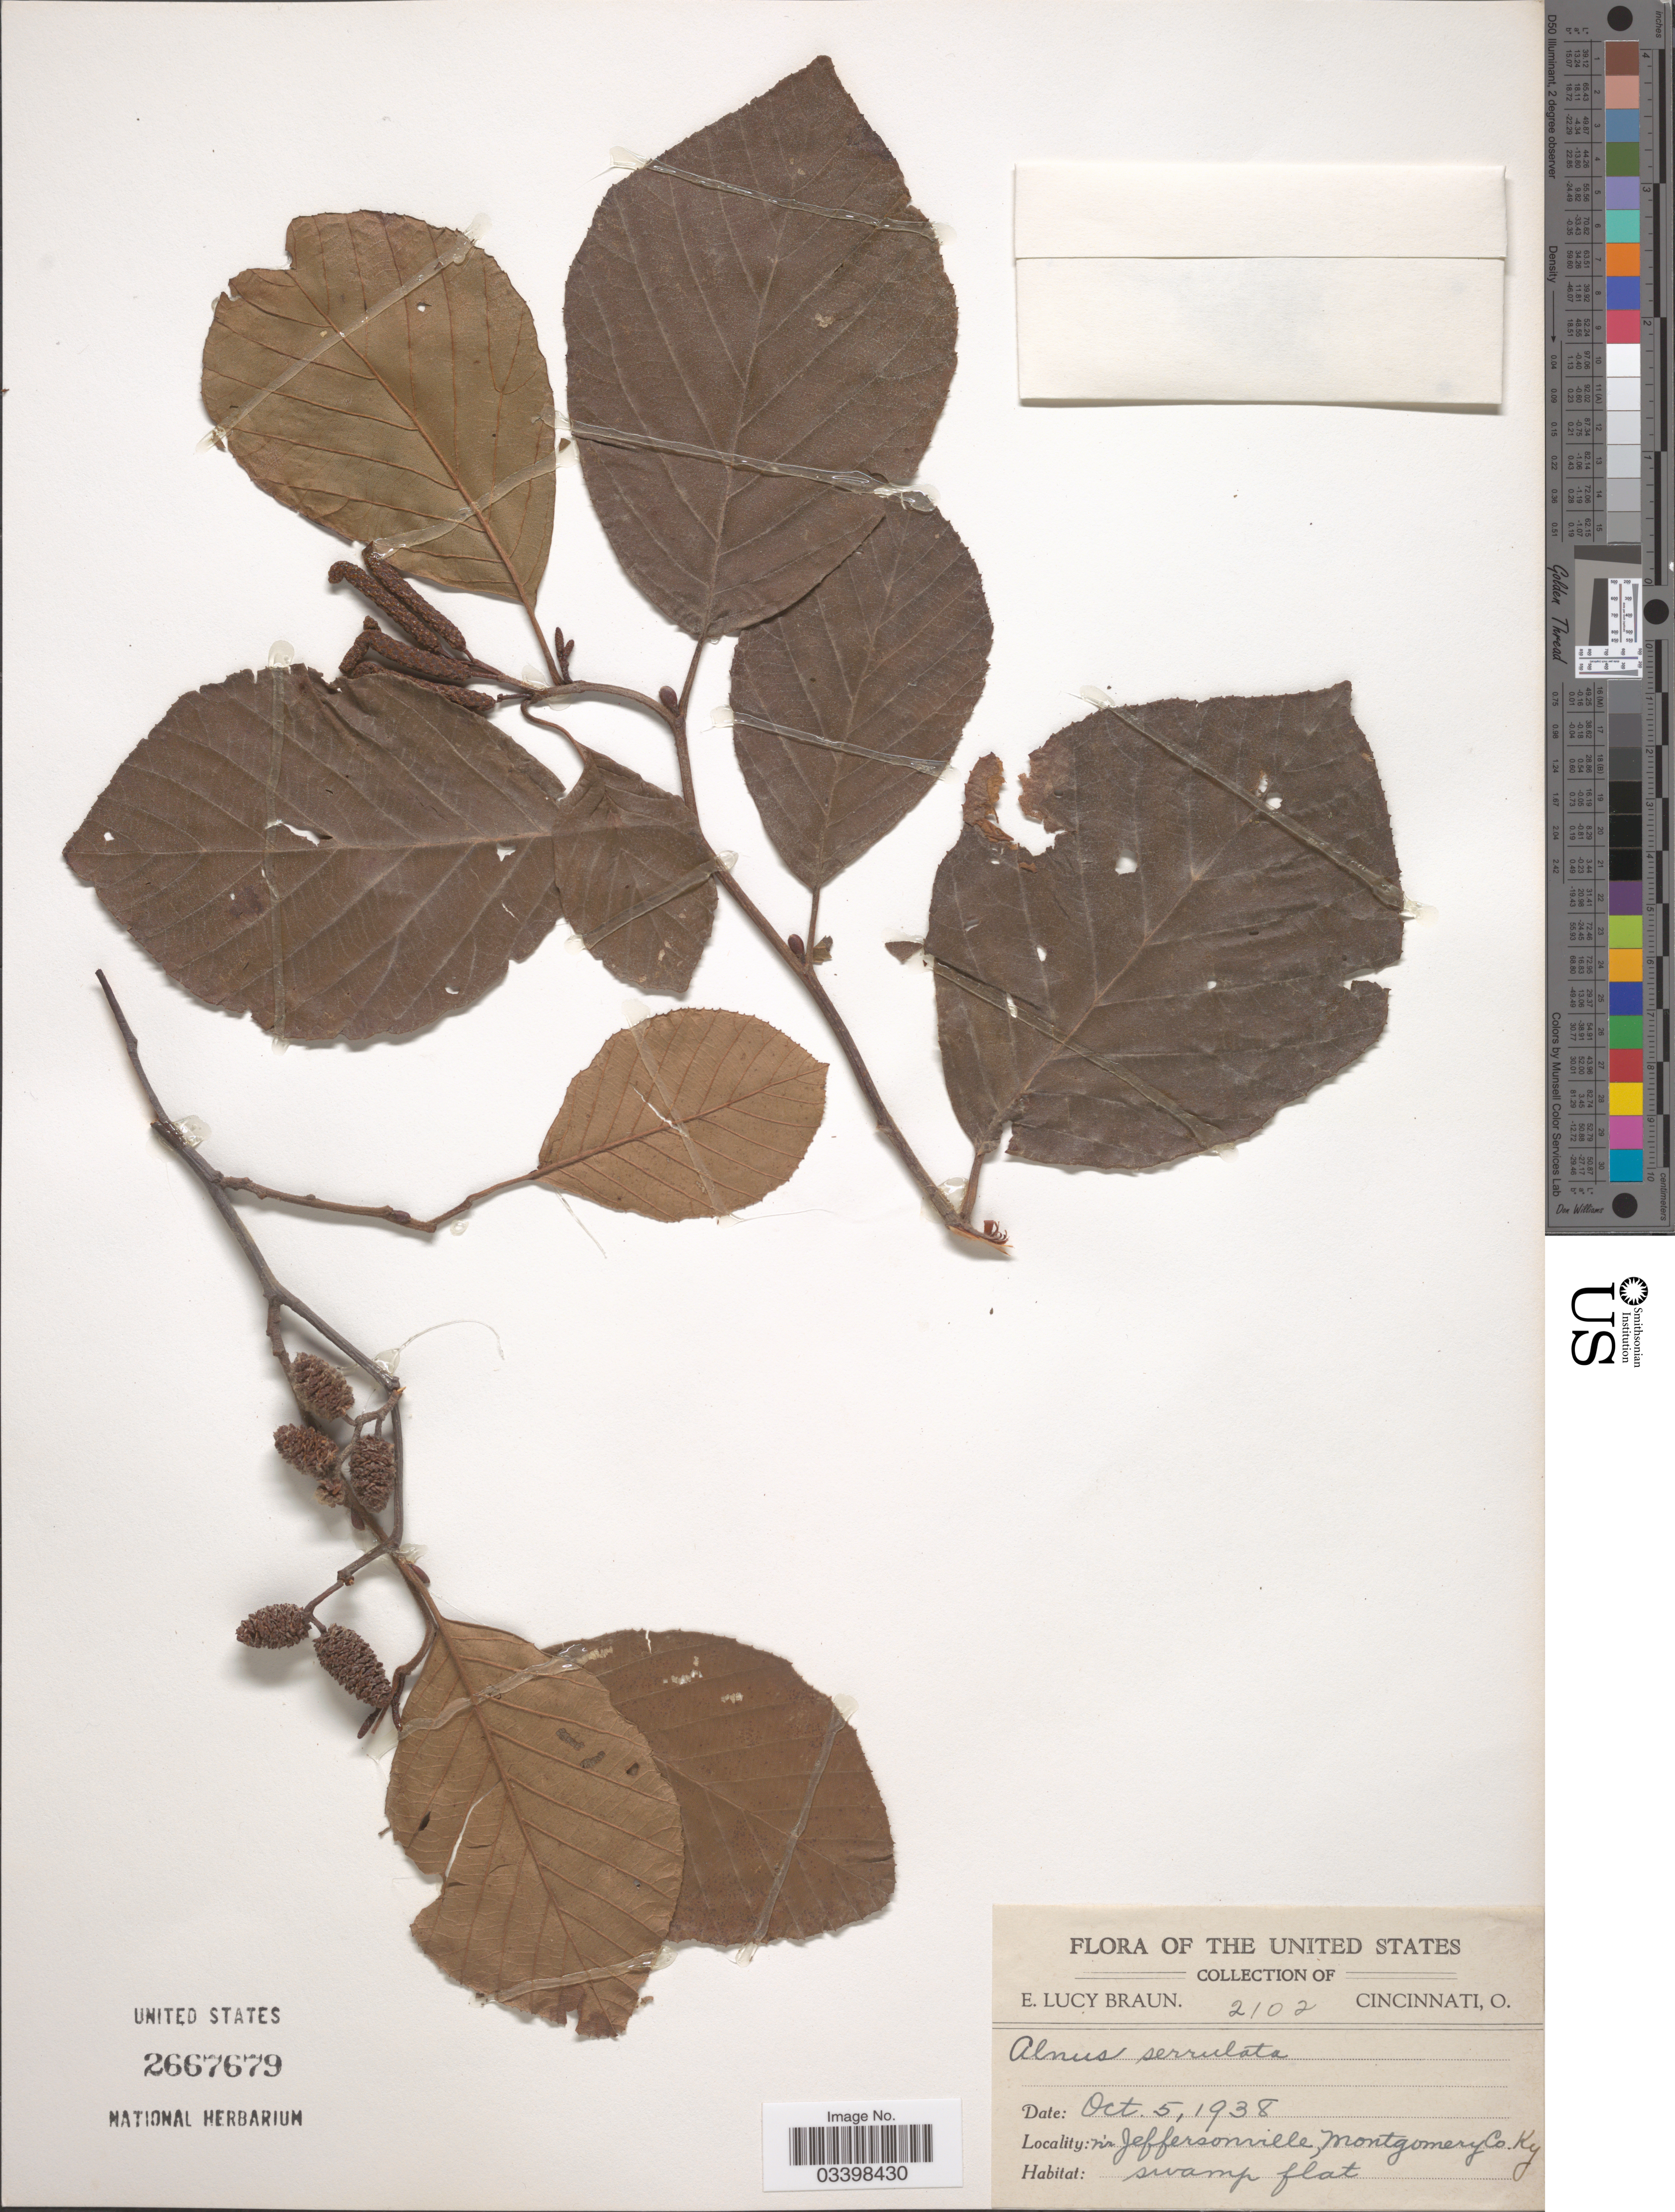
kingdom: Plantae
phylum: Tracheophyta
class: Magnoliopsida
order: Fagales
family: Betulaceae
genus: Alnus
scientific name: Alnus serrulata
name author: (Aiton) Willd.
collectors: E. L. Braun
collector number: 2102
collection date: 1938-10-05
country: United States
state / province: Kentucky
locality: N'r Jeffersonville, Montgomery Co.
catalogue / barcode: US 2667679